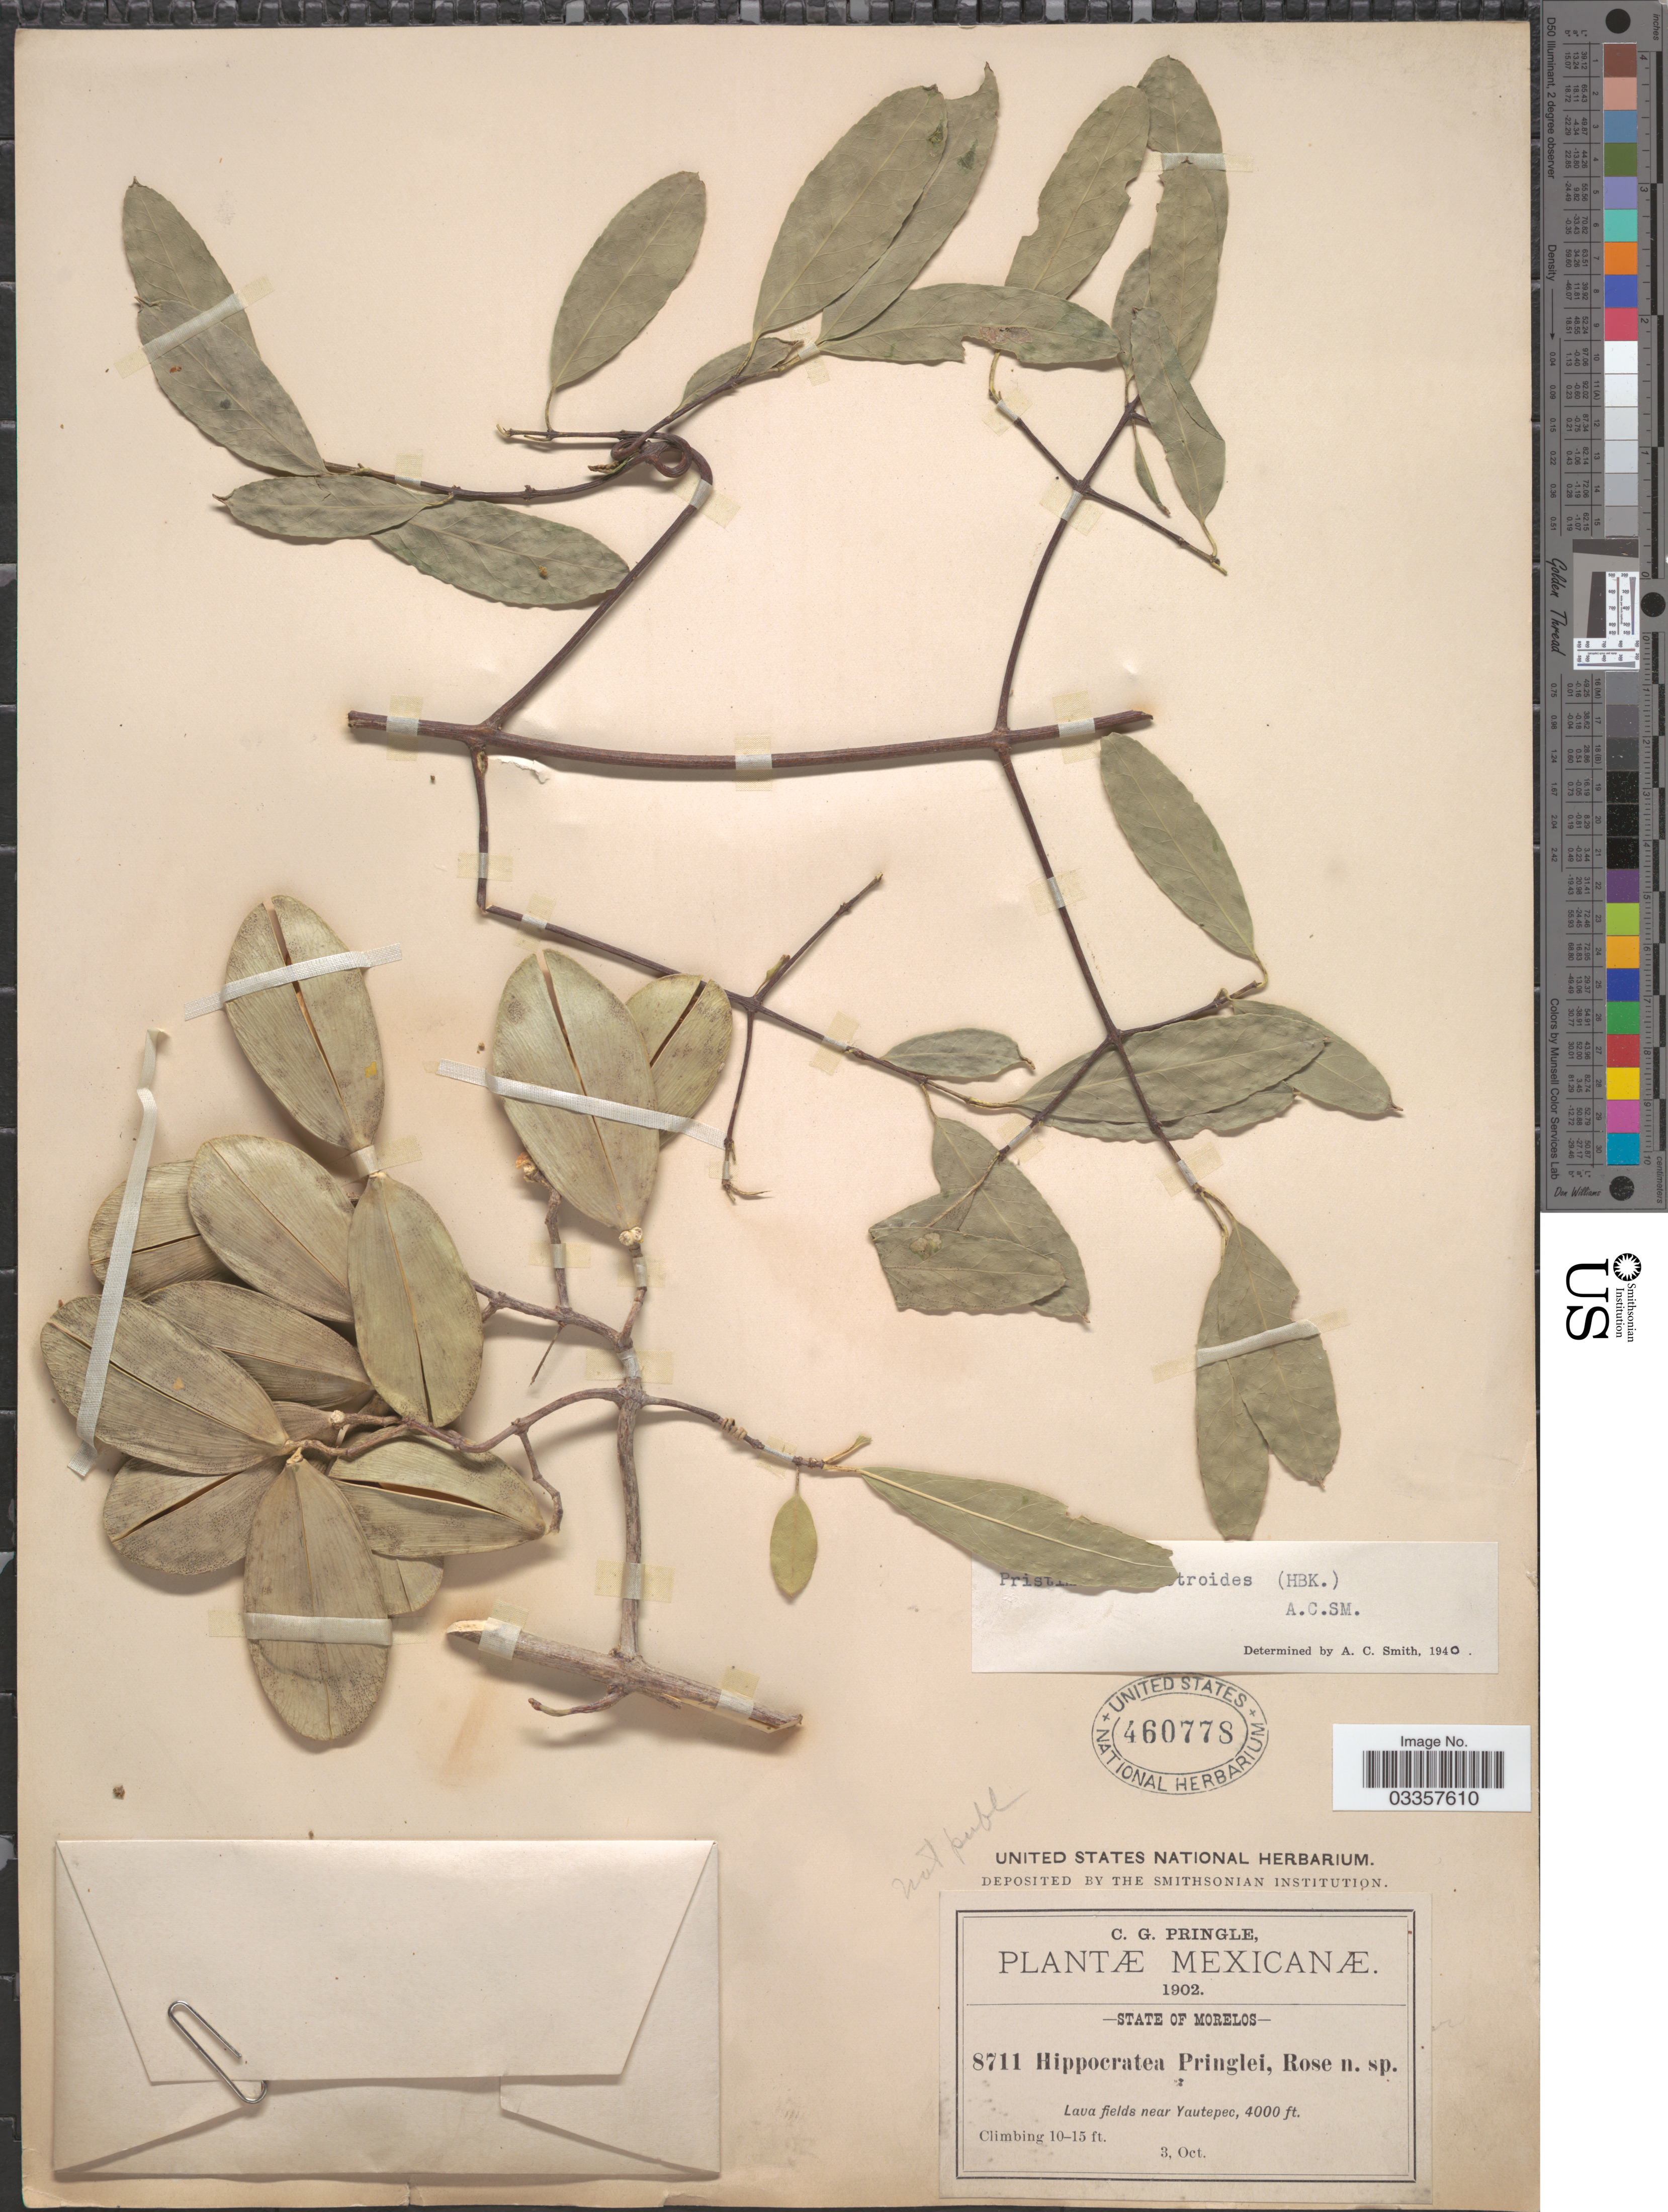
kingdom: Plantae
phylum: Tracheophyta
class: Magnoliopsida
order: Celastrales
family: Celastraceae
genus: Pristimera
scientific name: Pristimera celastroides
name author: (Kunth) A.C. Sm.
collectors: C. G. Pringle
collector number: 8711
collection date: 1902-10-03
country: Mexico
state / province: Morelos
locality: Lava fields near Yautepec.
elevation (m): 1219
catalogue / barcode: US 460778